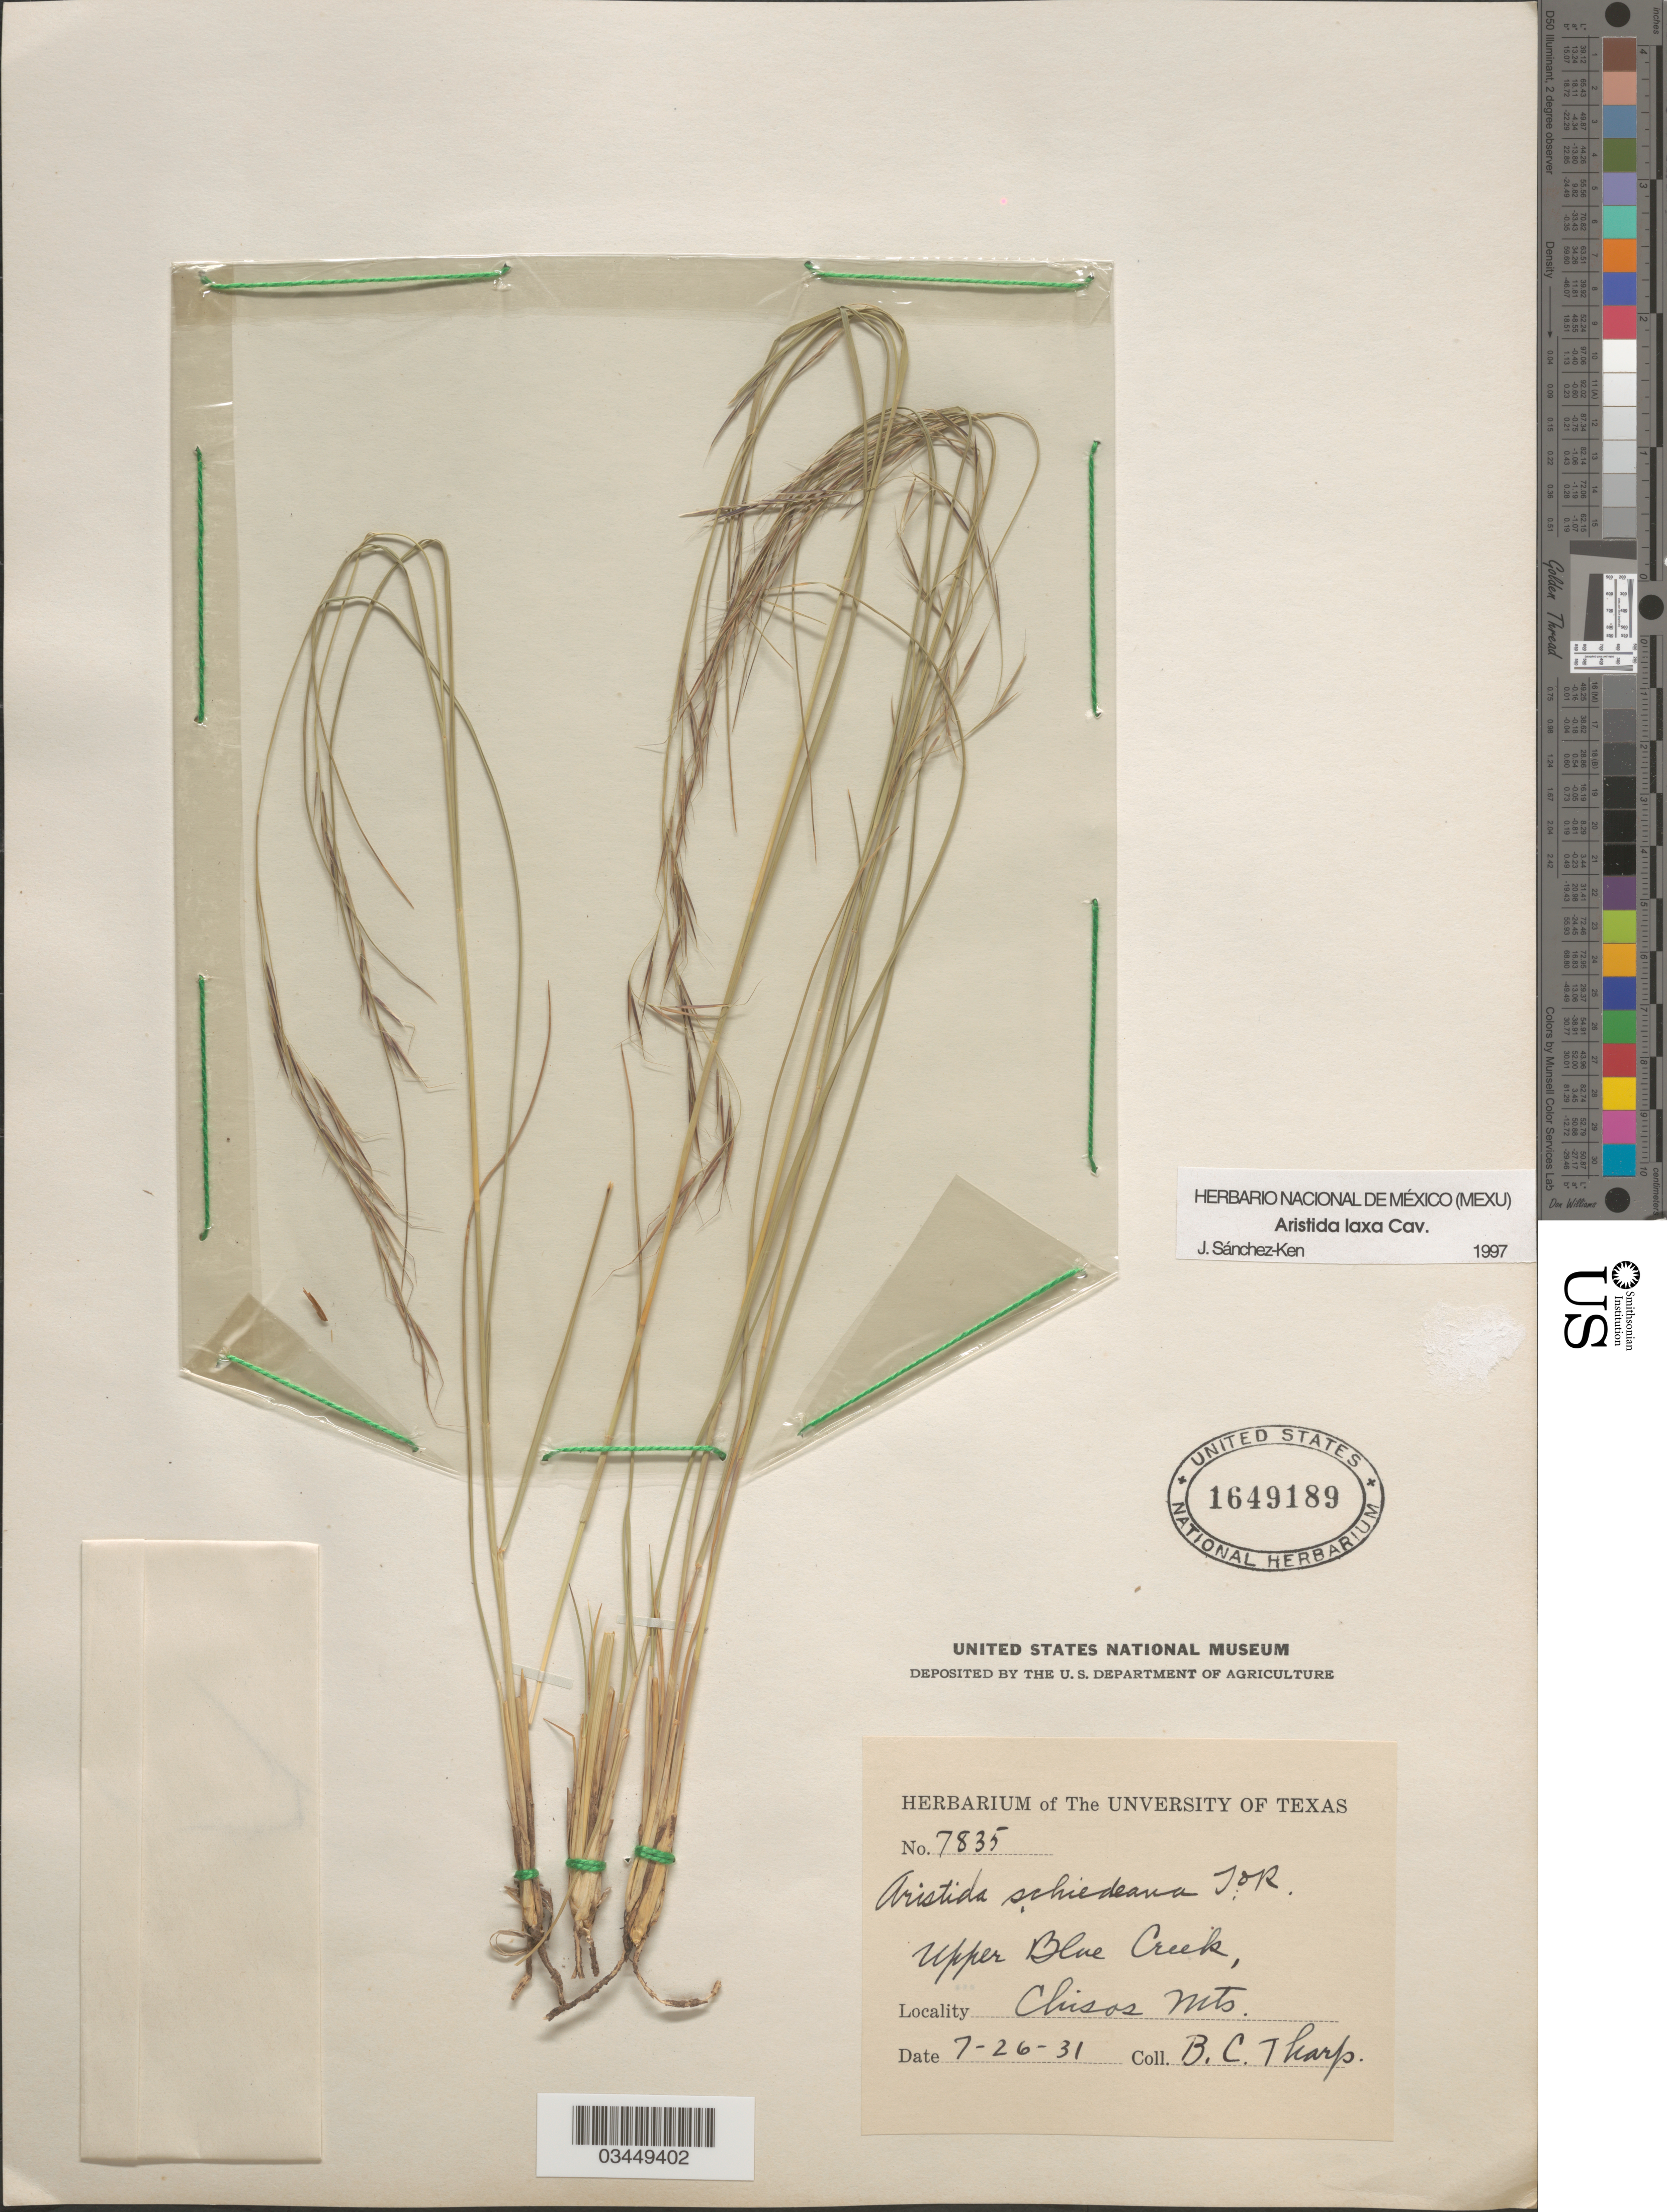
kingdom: Plantae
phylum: Tracheophyta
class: Liliopsida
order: Poales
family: Poaceae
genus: Aristida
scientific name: Aristida laxa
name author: Cav.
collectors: B. C. Tharp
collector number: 7835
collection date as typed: Transcribed d/m/y: 26/7/31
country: United States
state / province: Texas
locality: Upper Blue Creek, Chisos Mts.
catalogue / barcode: US 1649189